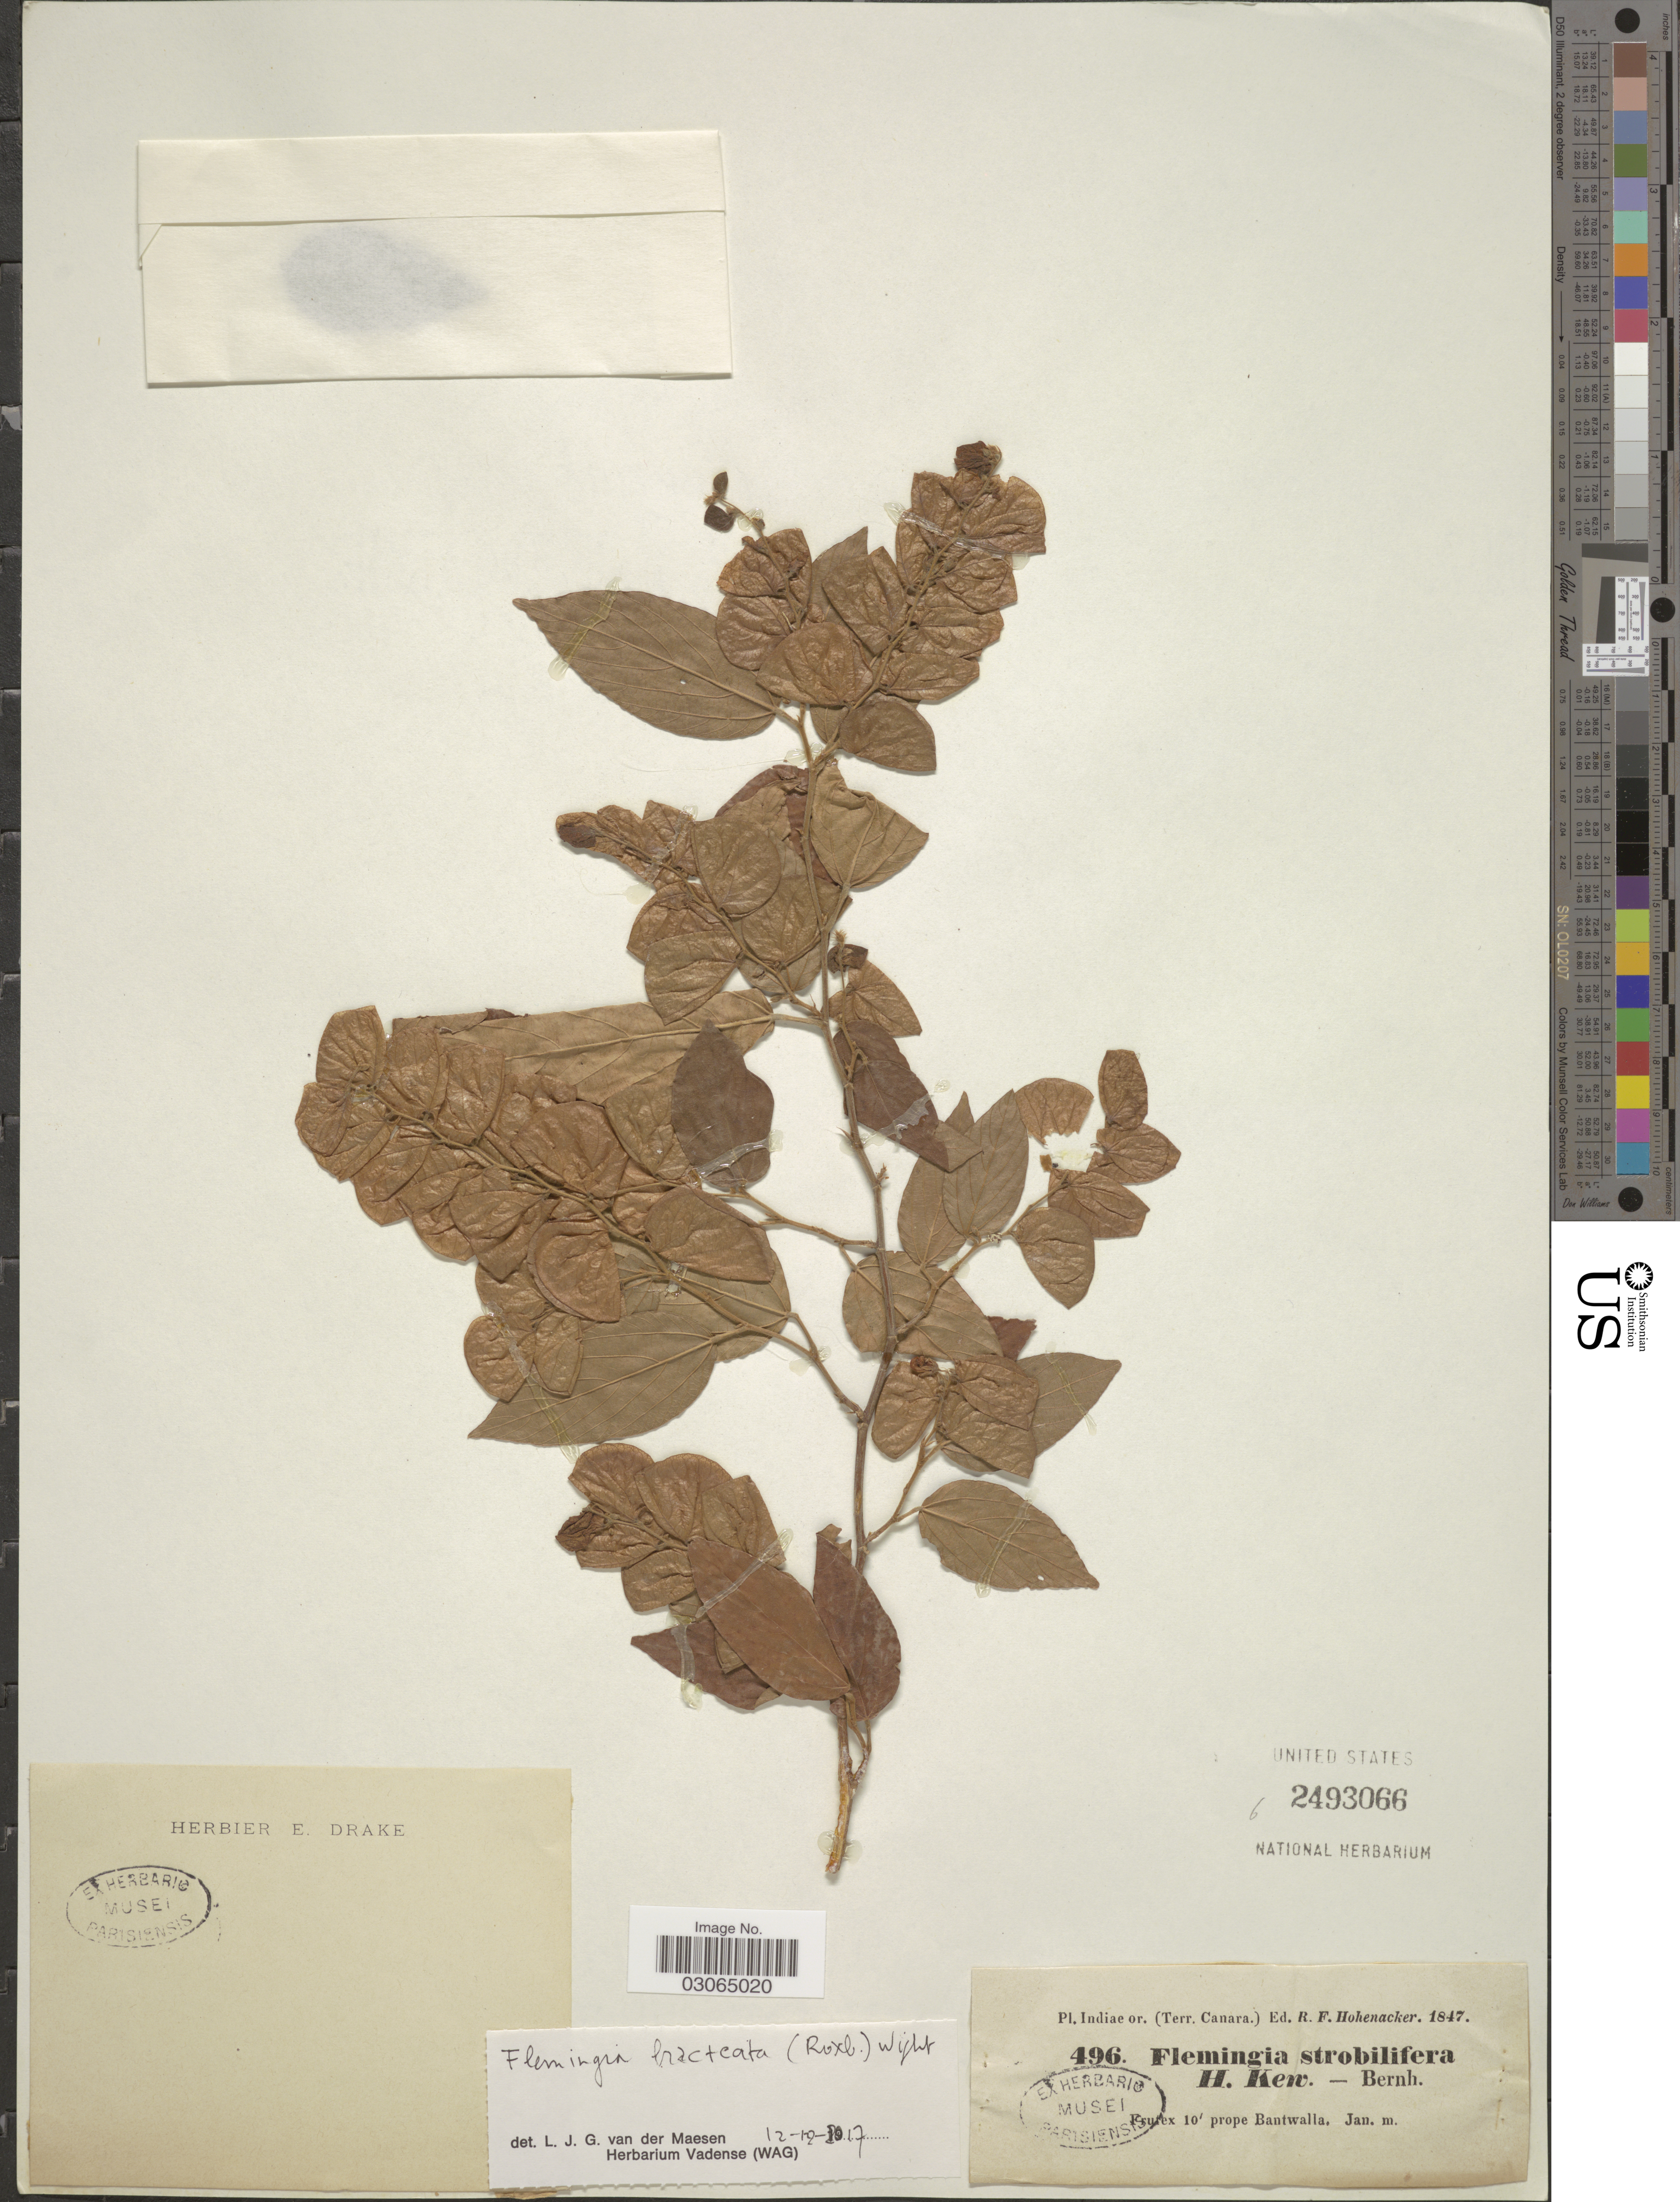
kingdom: Plantae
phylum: Tracheophyta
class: Magnoliopsida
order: Fabales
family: Fabaceae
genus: Flemingia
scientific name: Flemingia bracteata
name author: (Roxb.) Wight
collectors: R. F. Hohenacker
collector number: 496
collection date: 1847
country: India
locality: Indiae or. (Terr. Canara). Prope Bantwalla [unsure placement]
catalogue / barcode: US 2493066